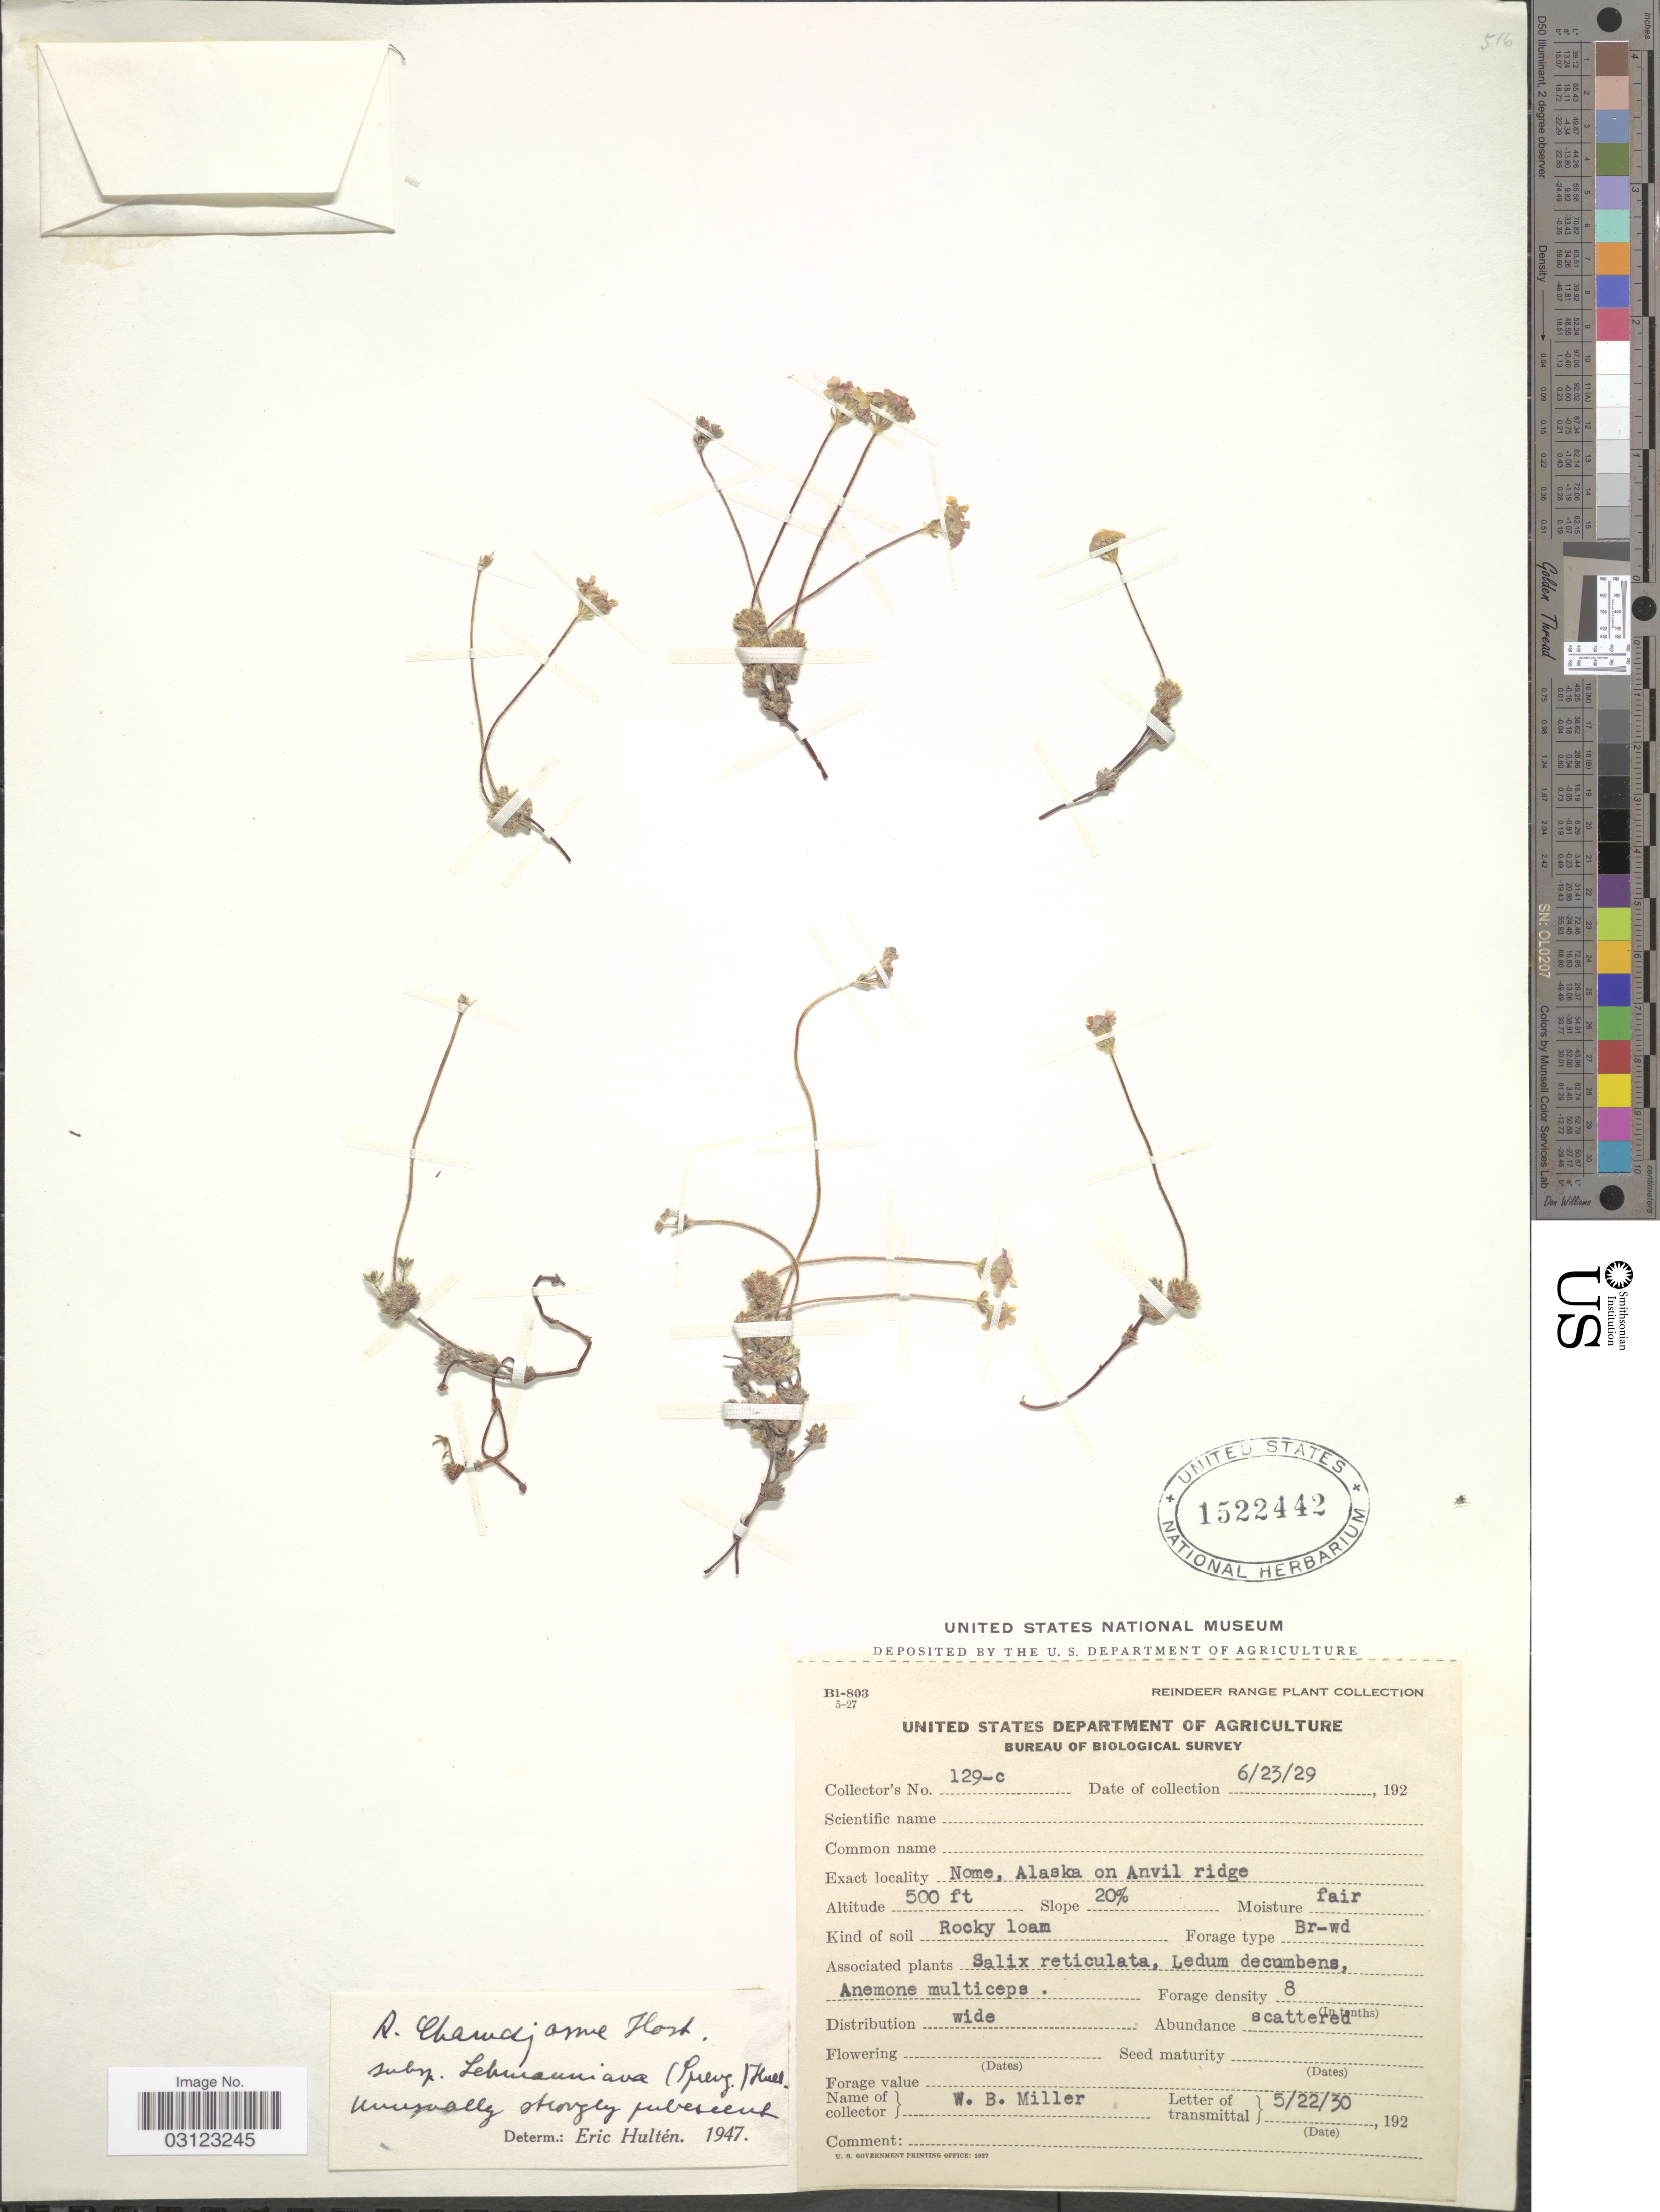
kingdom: Plantae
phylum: Tracheophyta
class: Magnoliopsida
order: Ericales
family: Primulaceae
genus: Androsace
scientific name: Androsace chamaejasme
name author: Wulfen ex Host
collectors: W. Miller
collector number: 129-c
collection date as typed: Transcribed d/m/y: 23/6/29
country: United States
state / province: Alaska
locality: Nome, Alaska on Anvil ridge.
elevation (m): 152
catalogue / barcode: US 1522442